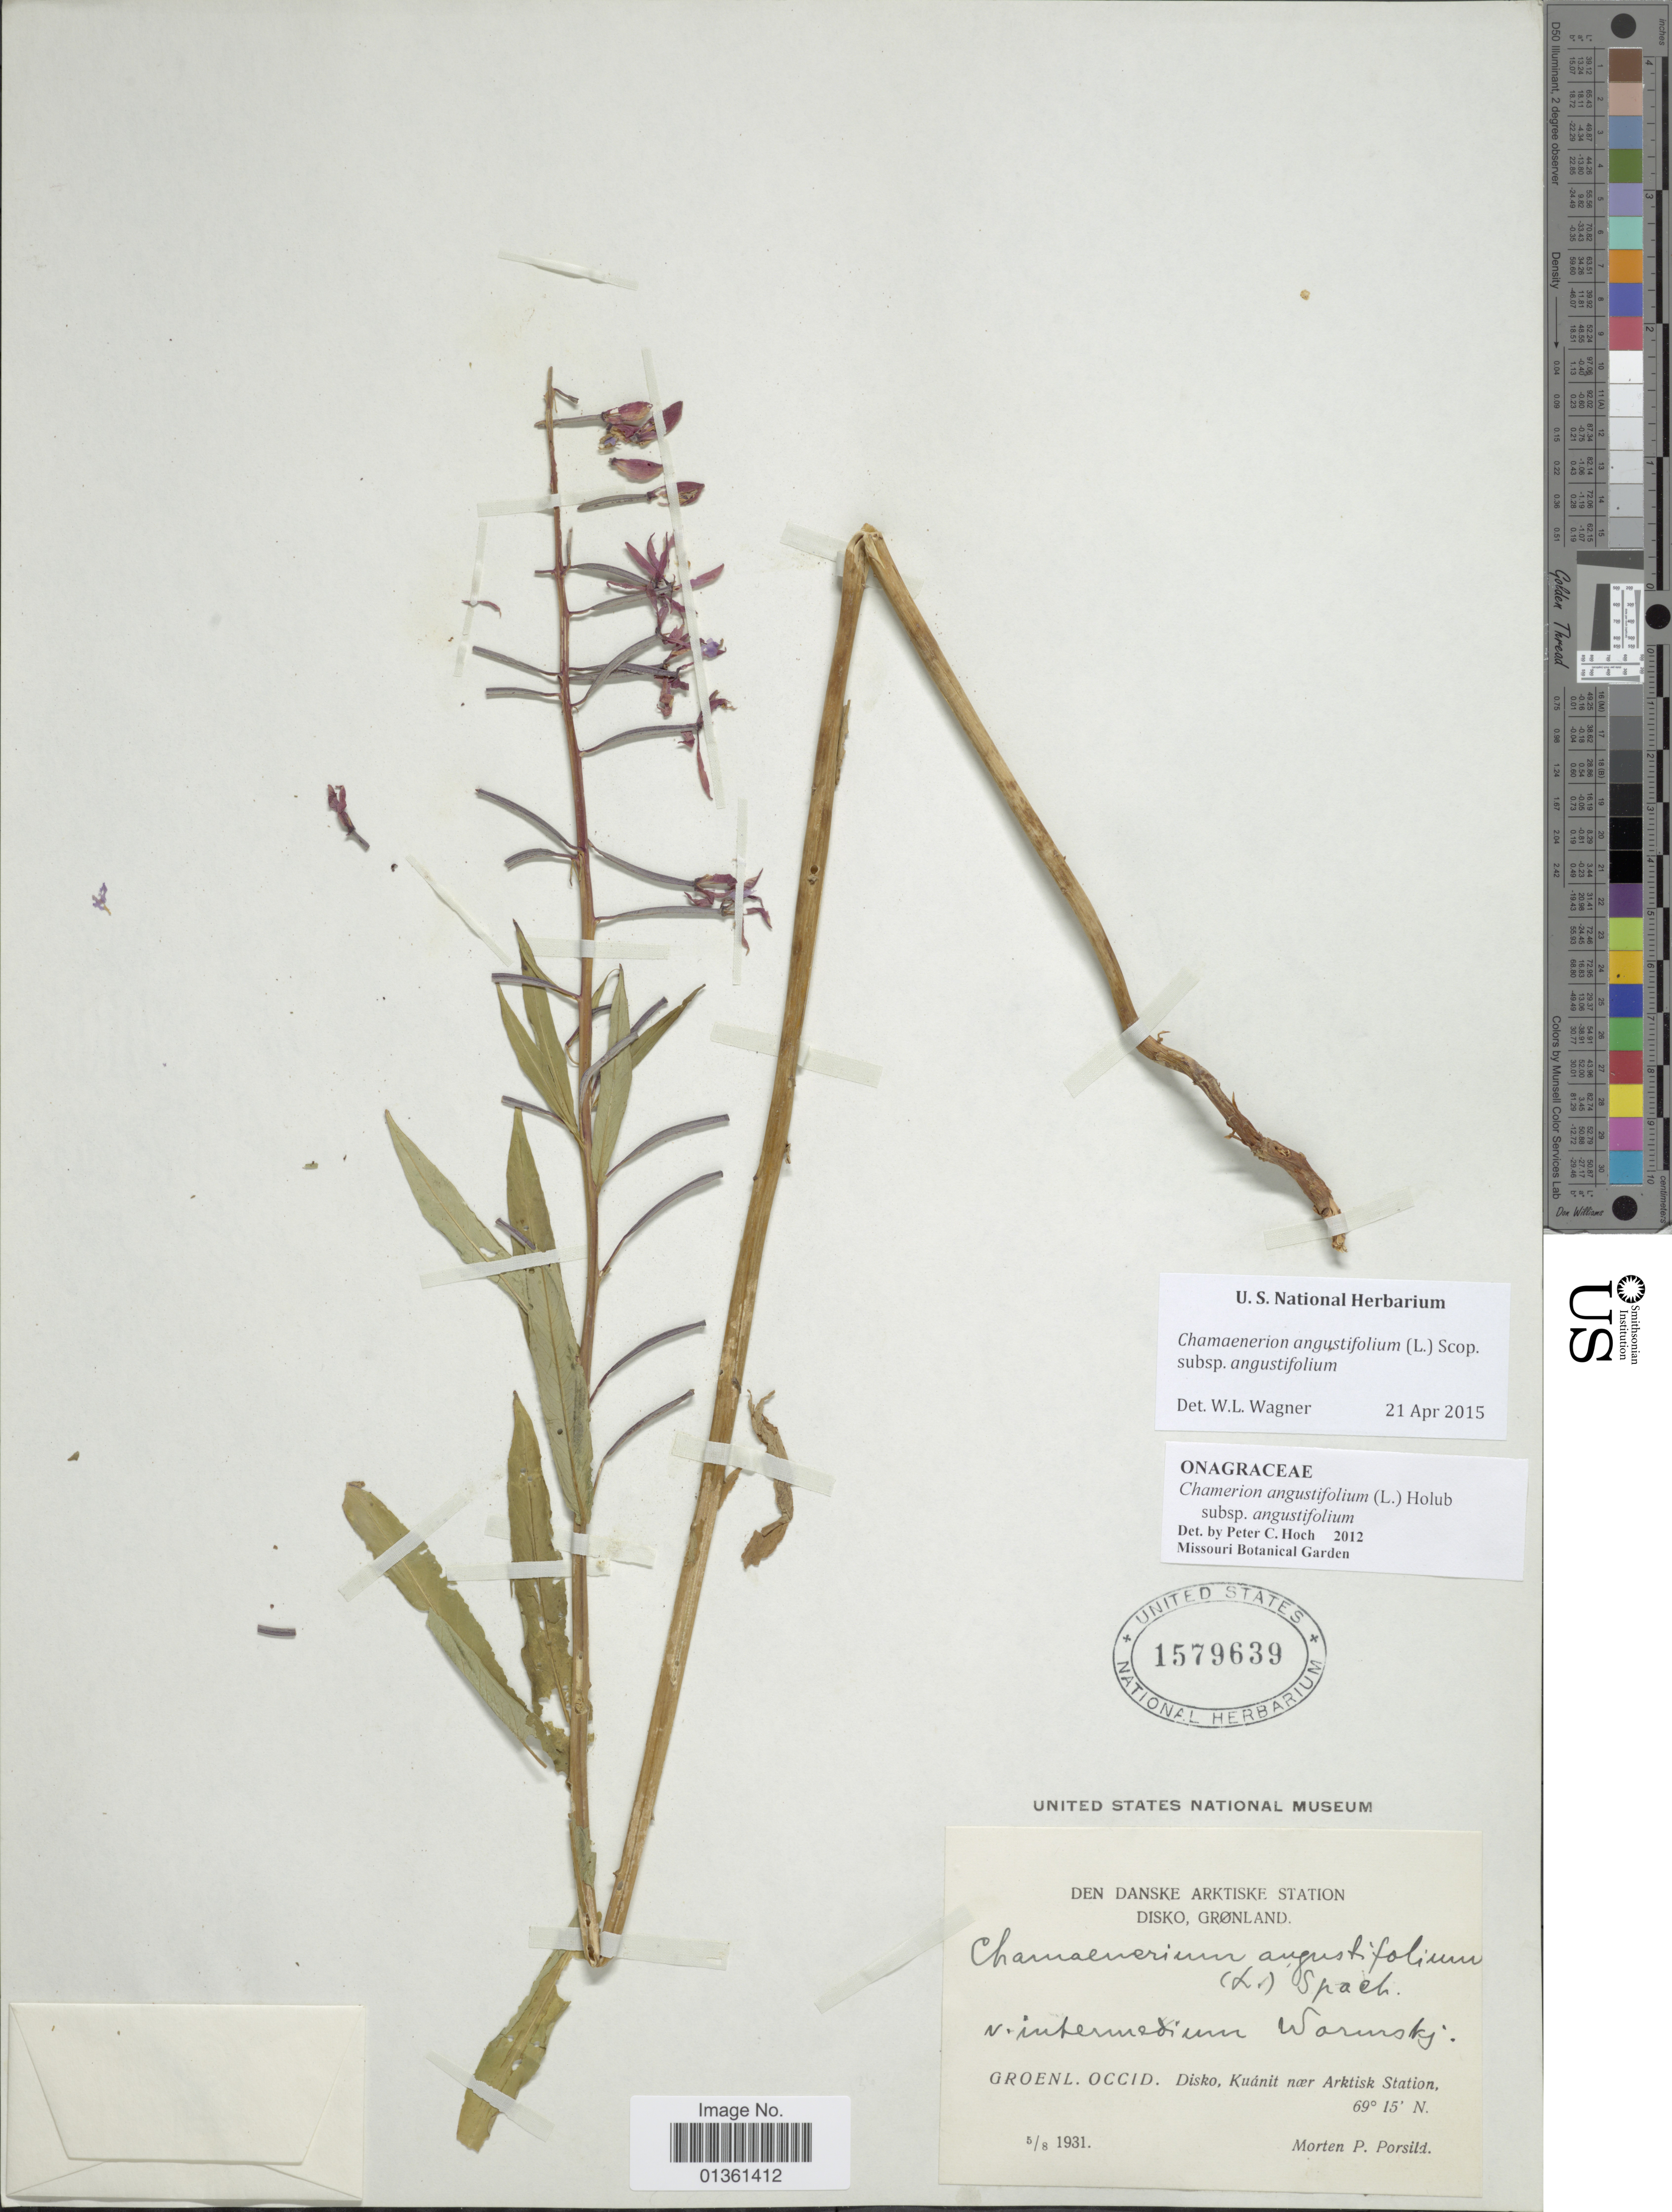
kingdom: Plantae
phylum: Tracheophyta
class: Magnoliopsida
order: Myrtales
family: Onagraceae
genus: Chamaenerion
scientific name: Chamaenerion angustifolium subsp. angustifolium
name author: (L.) Scop.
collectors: M. P. Porsild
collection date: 1931-08-05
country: Greenland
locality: Groenl. Occid. Disko, Kuánit near Arktisk Station.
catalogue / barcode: US 1579639